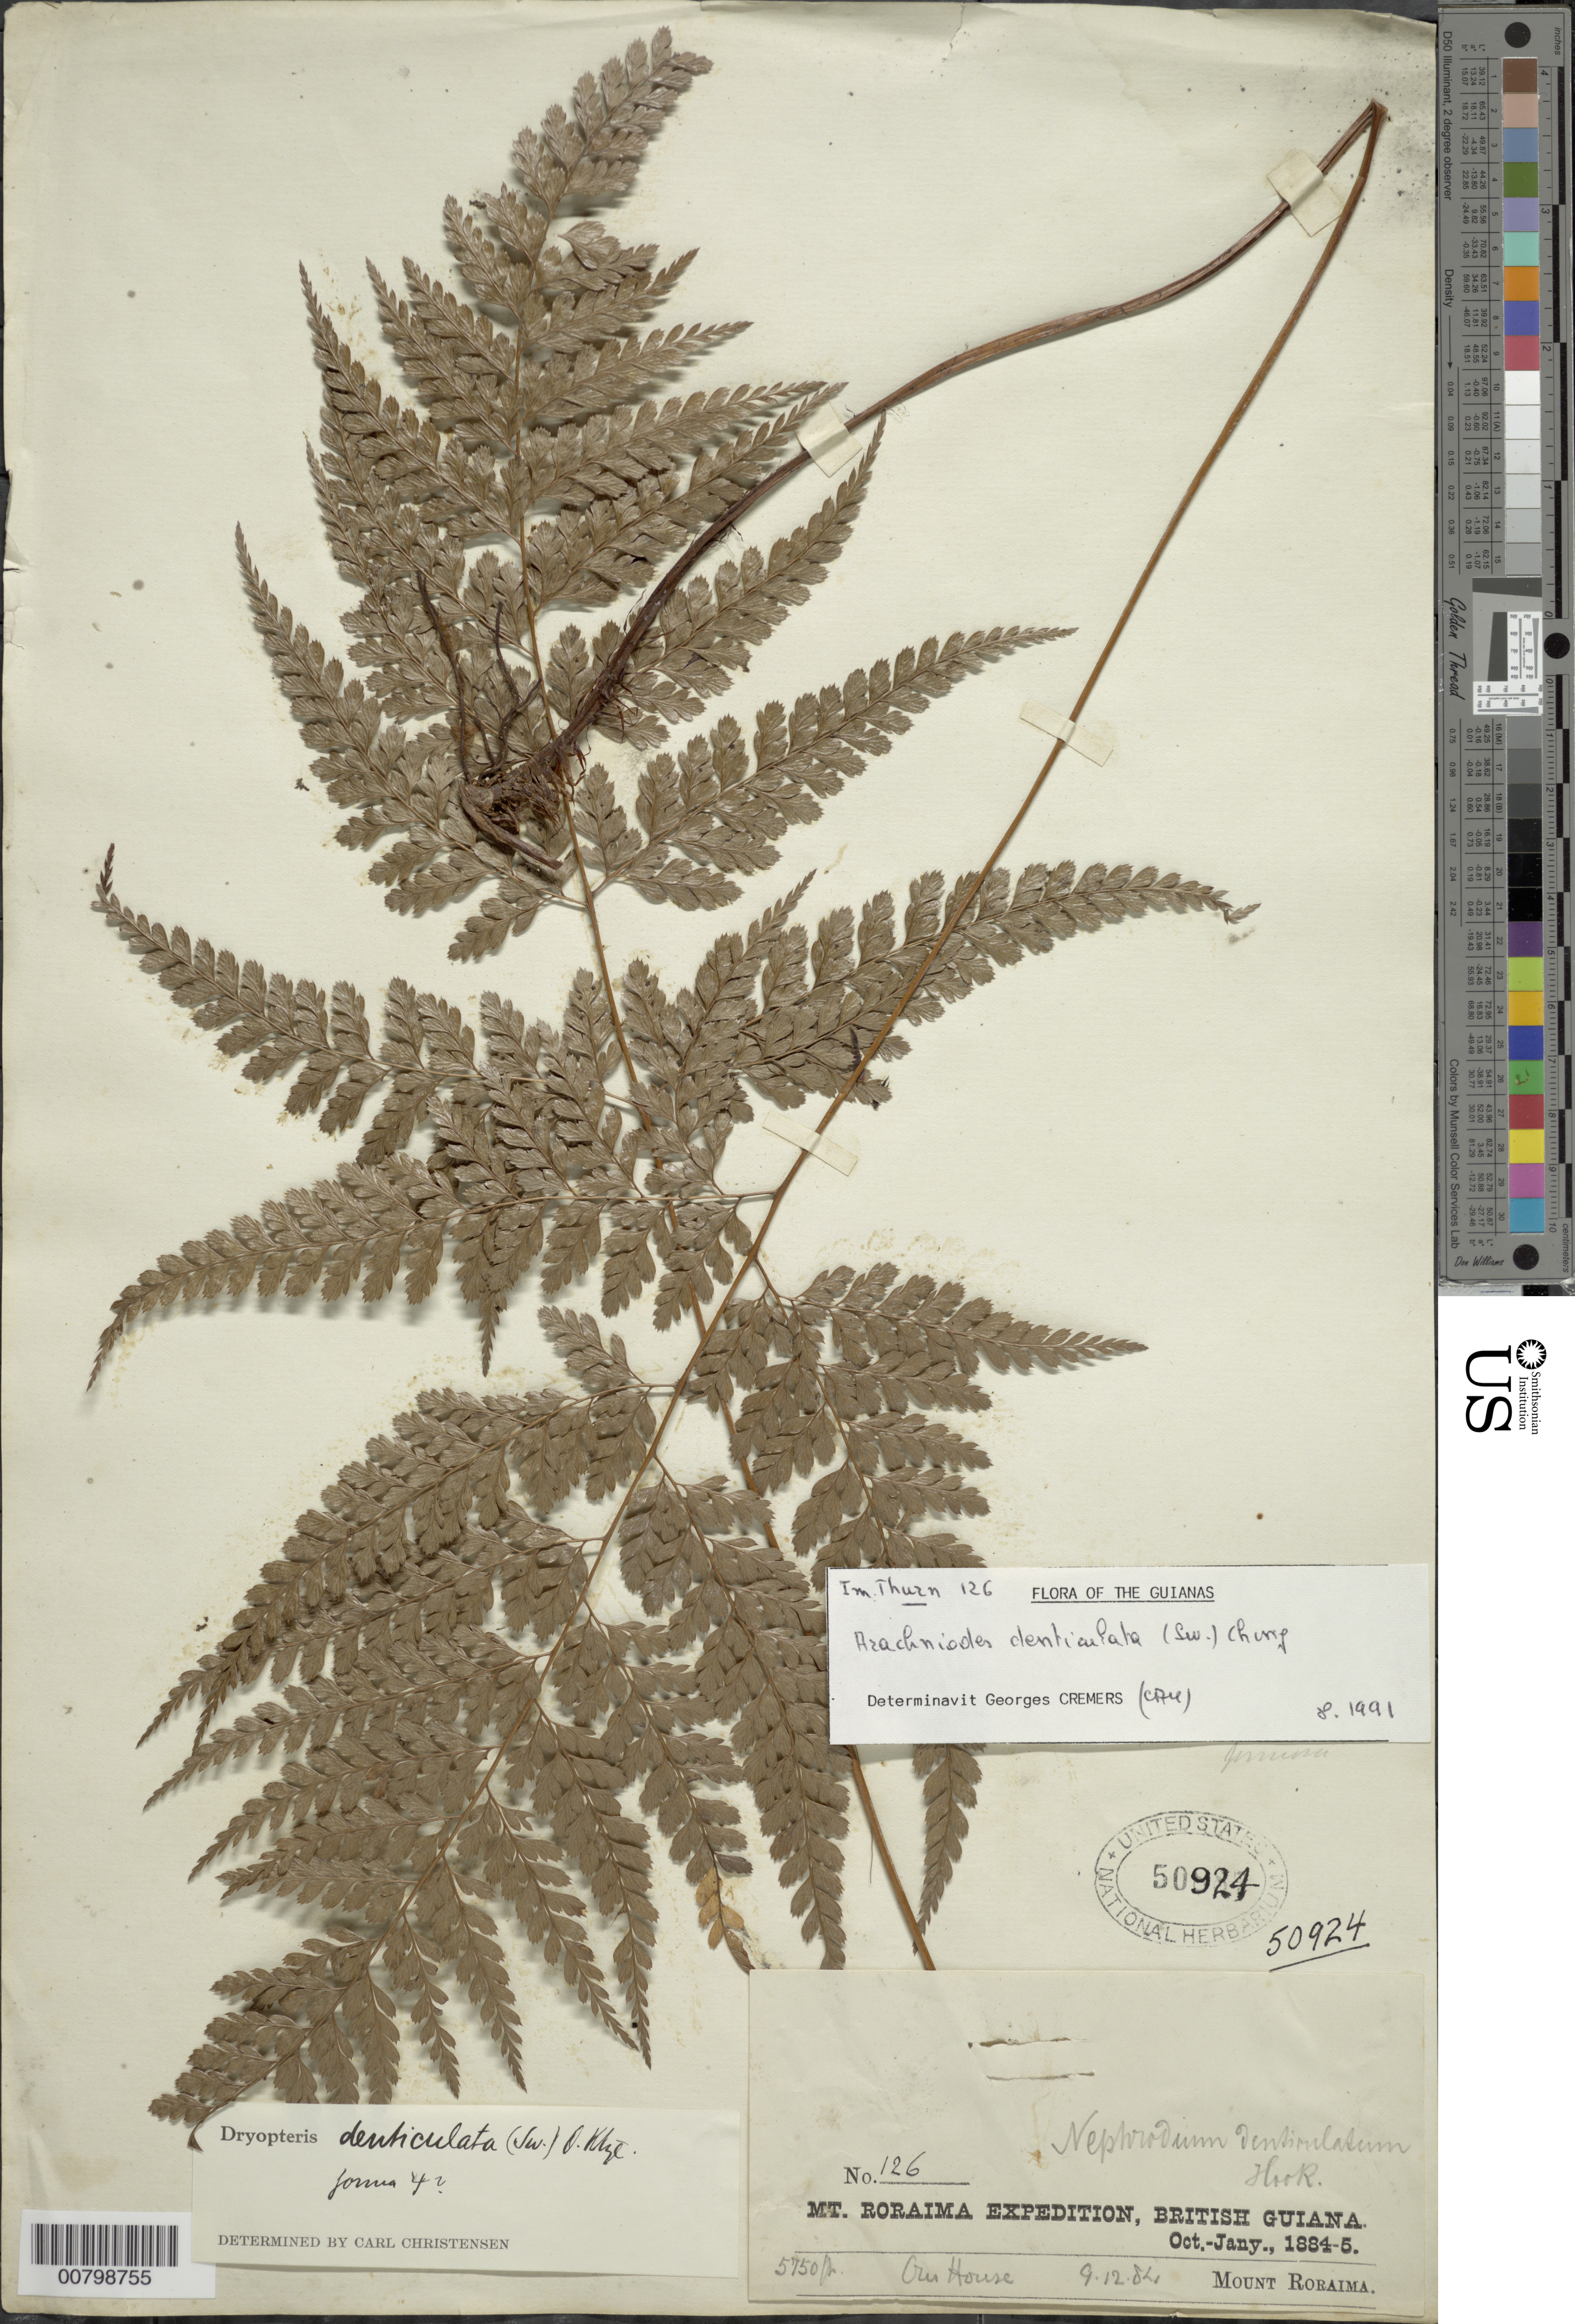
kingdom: Plantae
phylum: Tracheophyta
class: Polypodiopsida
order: Polypodiales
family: Dryopteridaceae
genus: Arachniodes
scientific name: Arachniodes denticulata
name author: (Sw.) Ching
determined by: Cremers, Georges A.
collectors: E. F. im Thurn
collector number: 126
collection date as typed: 9 December 1884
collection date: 1884-12-09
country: Guyana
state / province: Cuyuni-Mazaruni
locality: Mt. Roraima, "Our House"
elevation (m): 1753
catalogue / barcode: US 50924